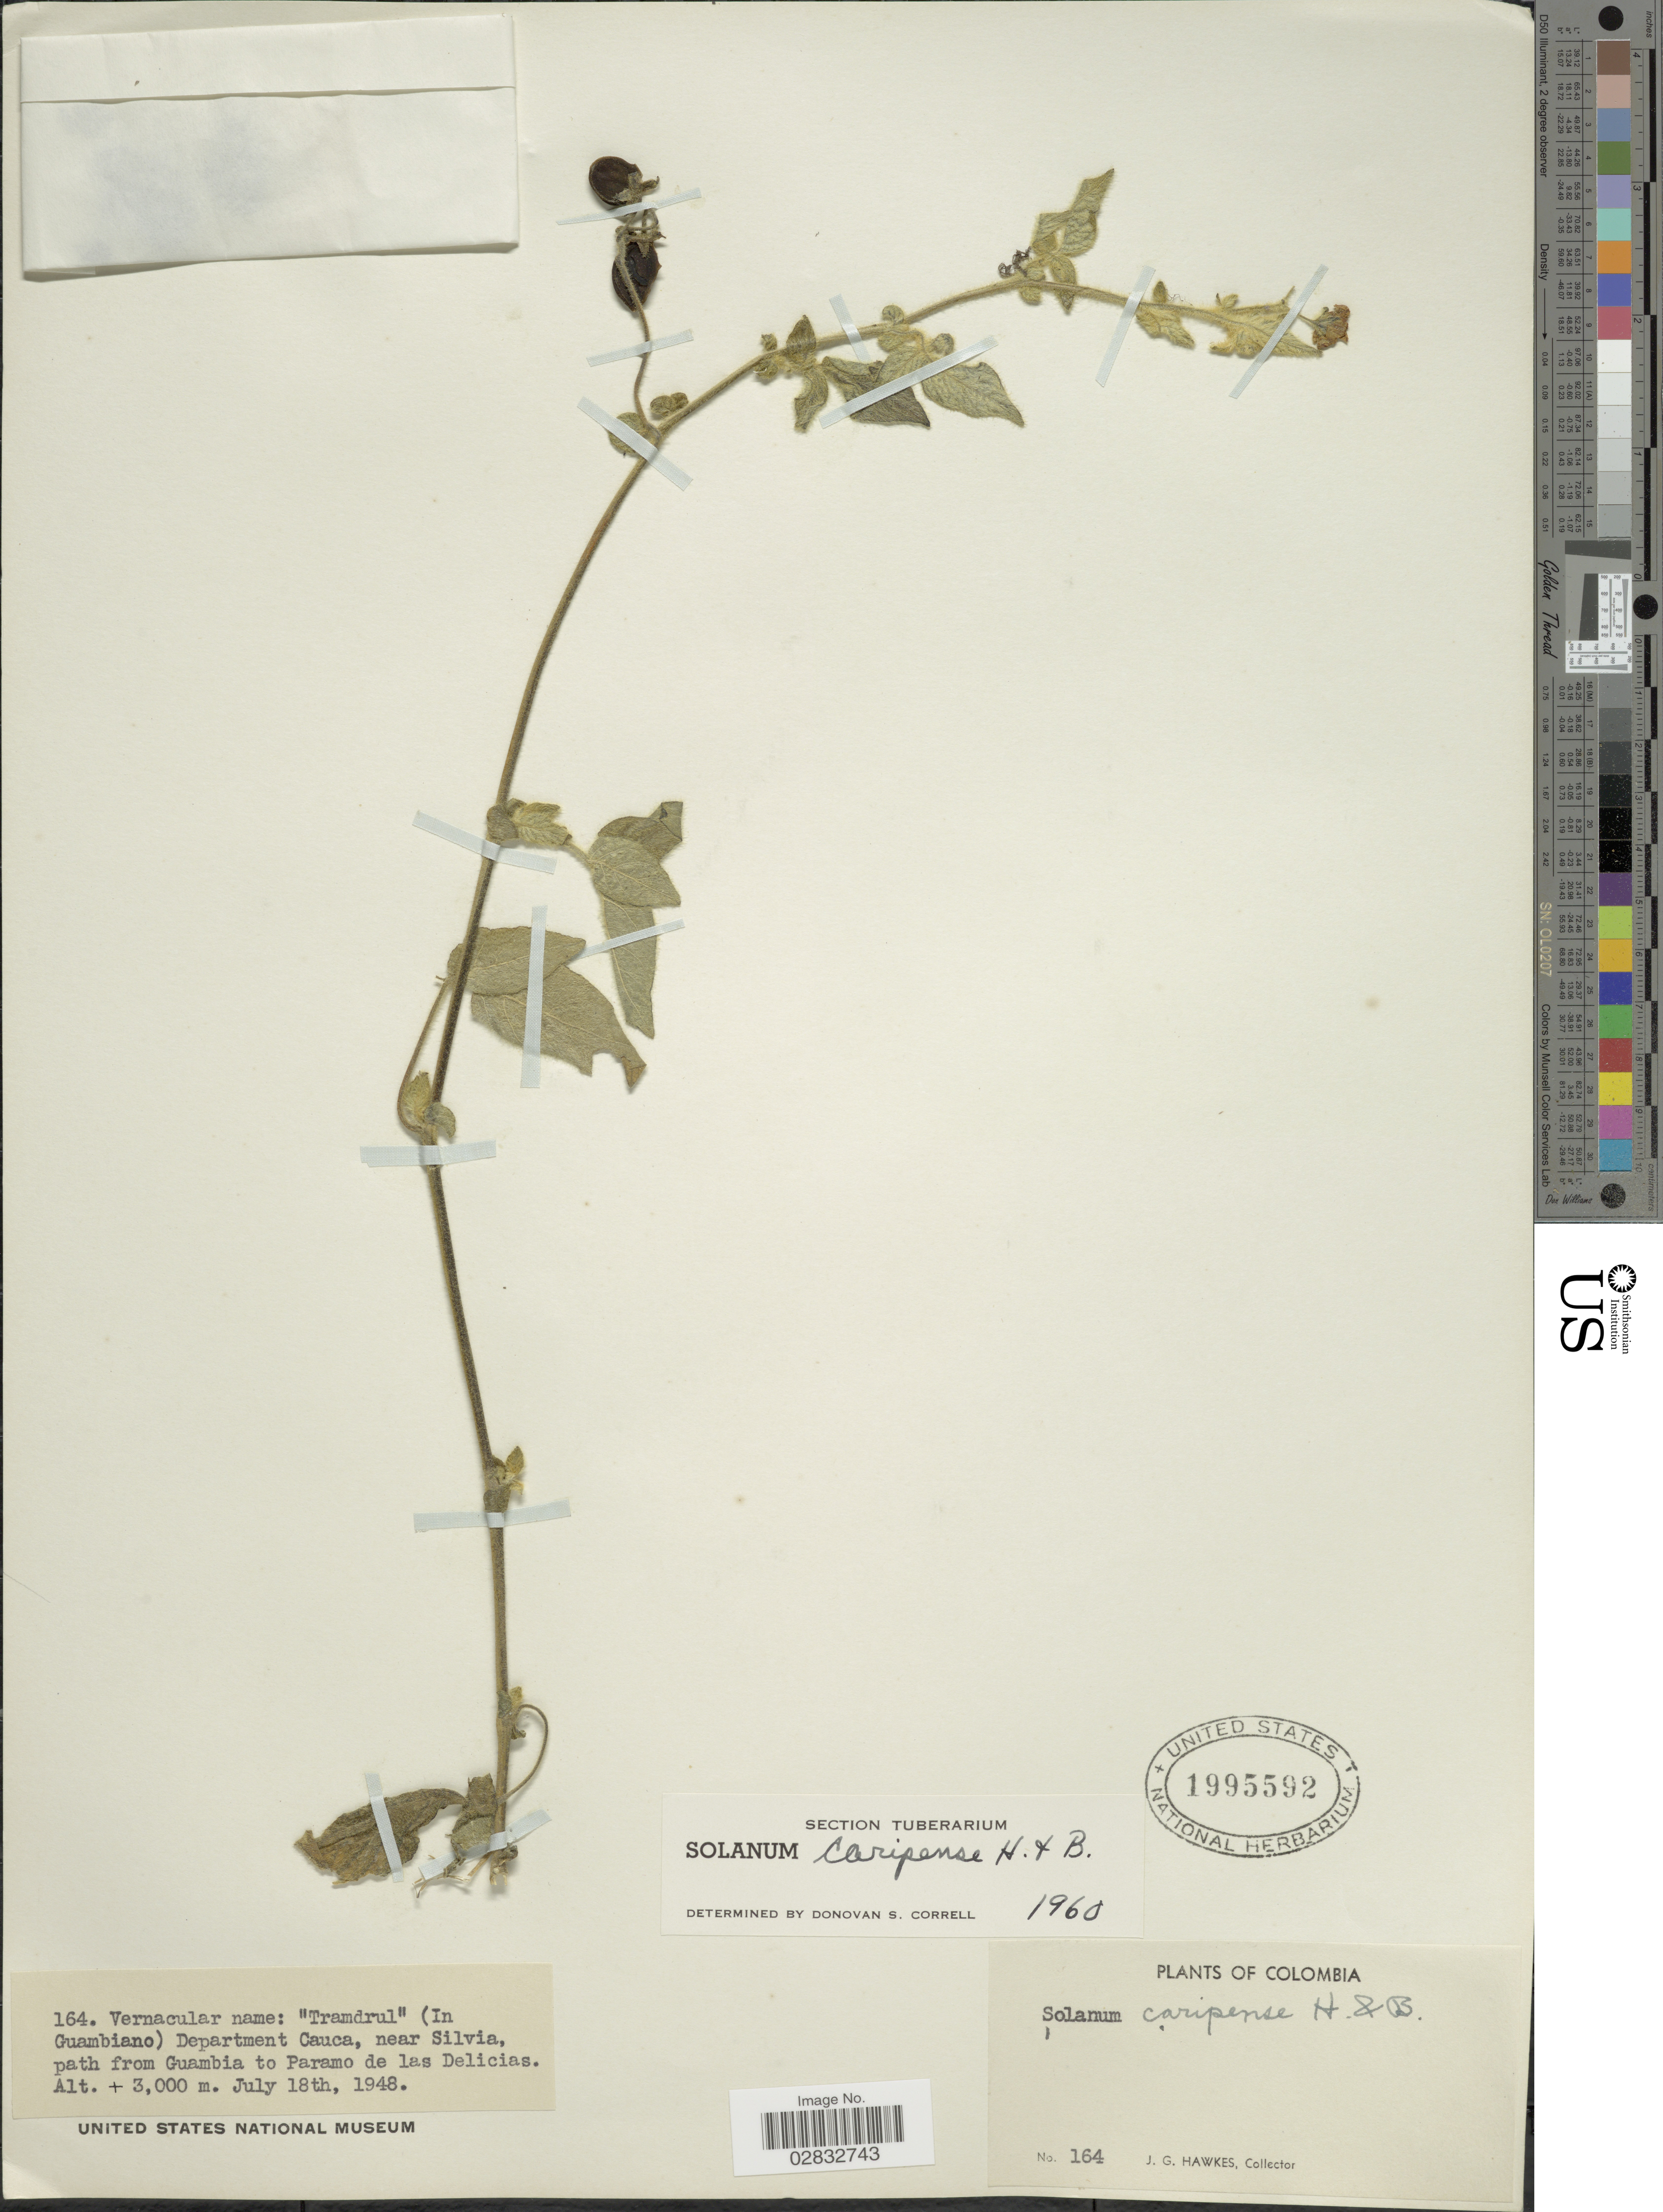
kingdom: Plantae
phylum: Tracheophyta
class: Magnoliopsida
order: Solanales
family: Solanaceae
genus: Solanum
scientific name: Solanum caripense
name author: Humb. & Bonpl. ex Dunal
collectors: J. Hawkes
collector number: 164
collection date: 1948-07-18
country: Colombia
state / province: Cauca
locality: Department Cauca, near Silvia, path from Guambia to Paramo de las Delicias.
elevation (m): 3000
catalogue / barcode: US 1995592